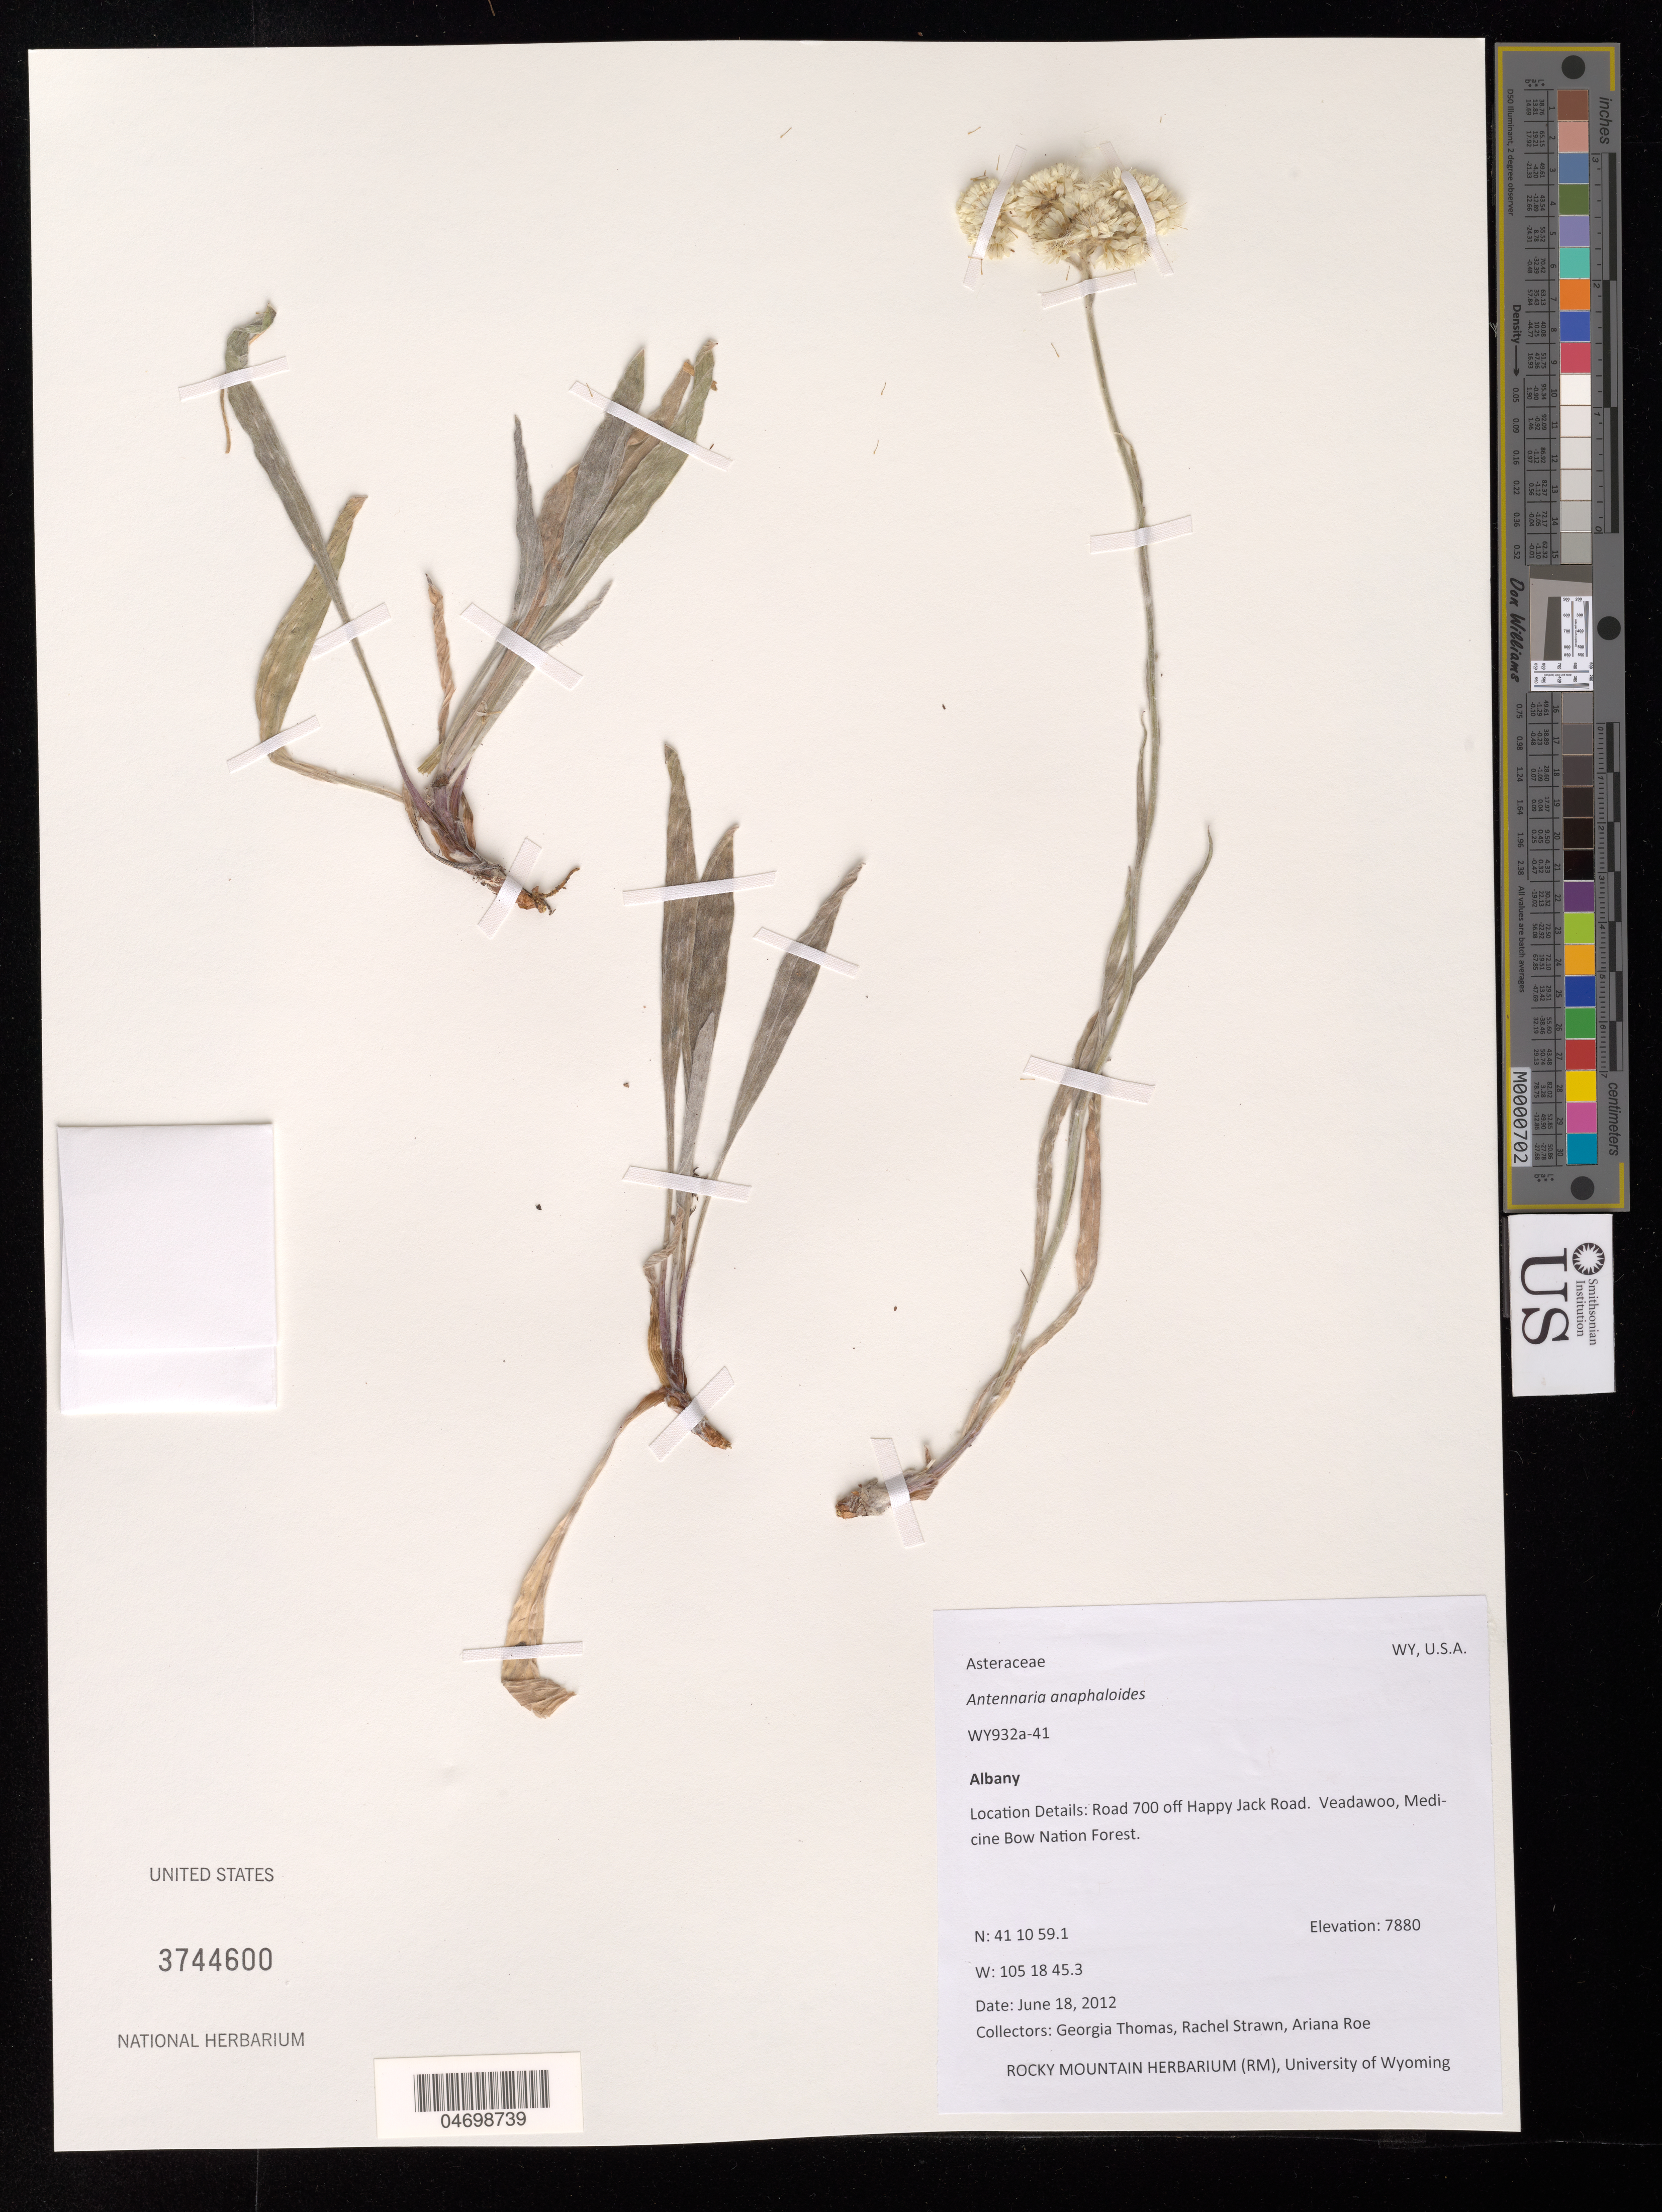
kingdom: Plantae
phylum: Tracheophyta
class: Magnoliopsida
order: Asterales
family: Asteraceae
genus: Antennaria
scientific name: Antennaria anaphaloides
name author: Rydb.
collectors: G. Thomas, R. Strawn & A. Roe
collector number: WY932A-41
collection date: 2012-06-18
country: United States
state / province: Wyoming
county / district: Albany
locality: Road 700 off Happy Jack Rd.. Vedauwoo. Medicine Bow National Forest.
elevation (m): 2402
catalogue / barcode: US 3744600